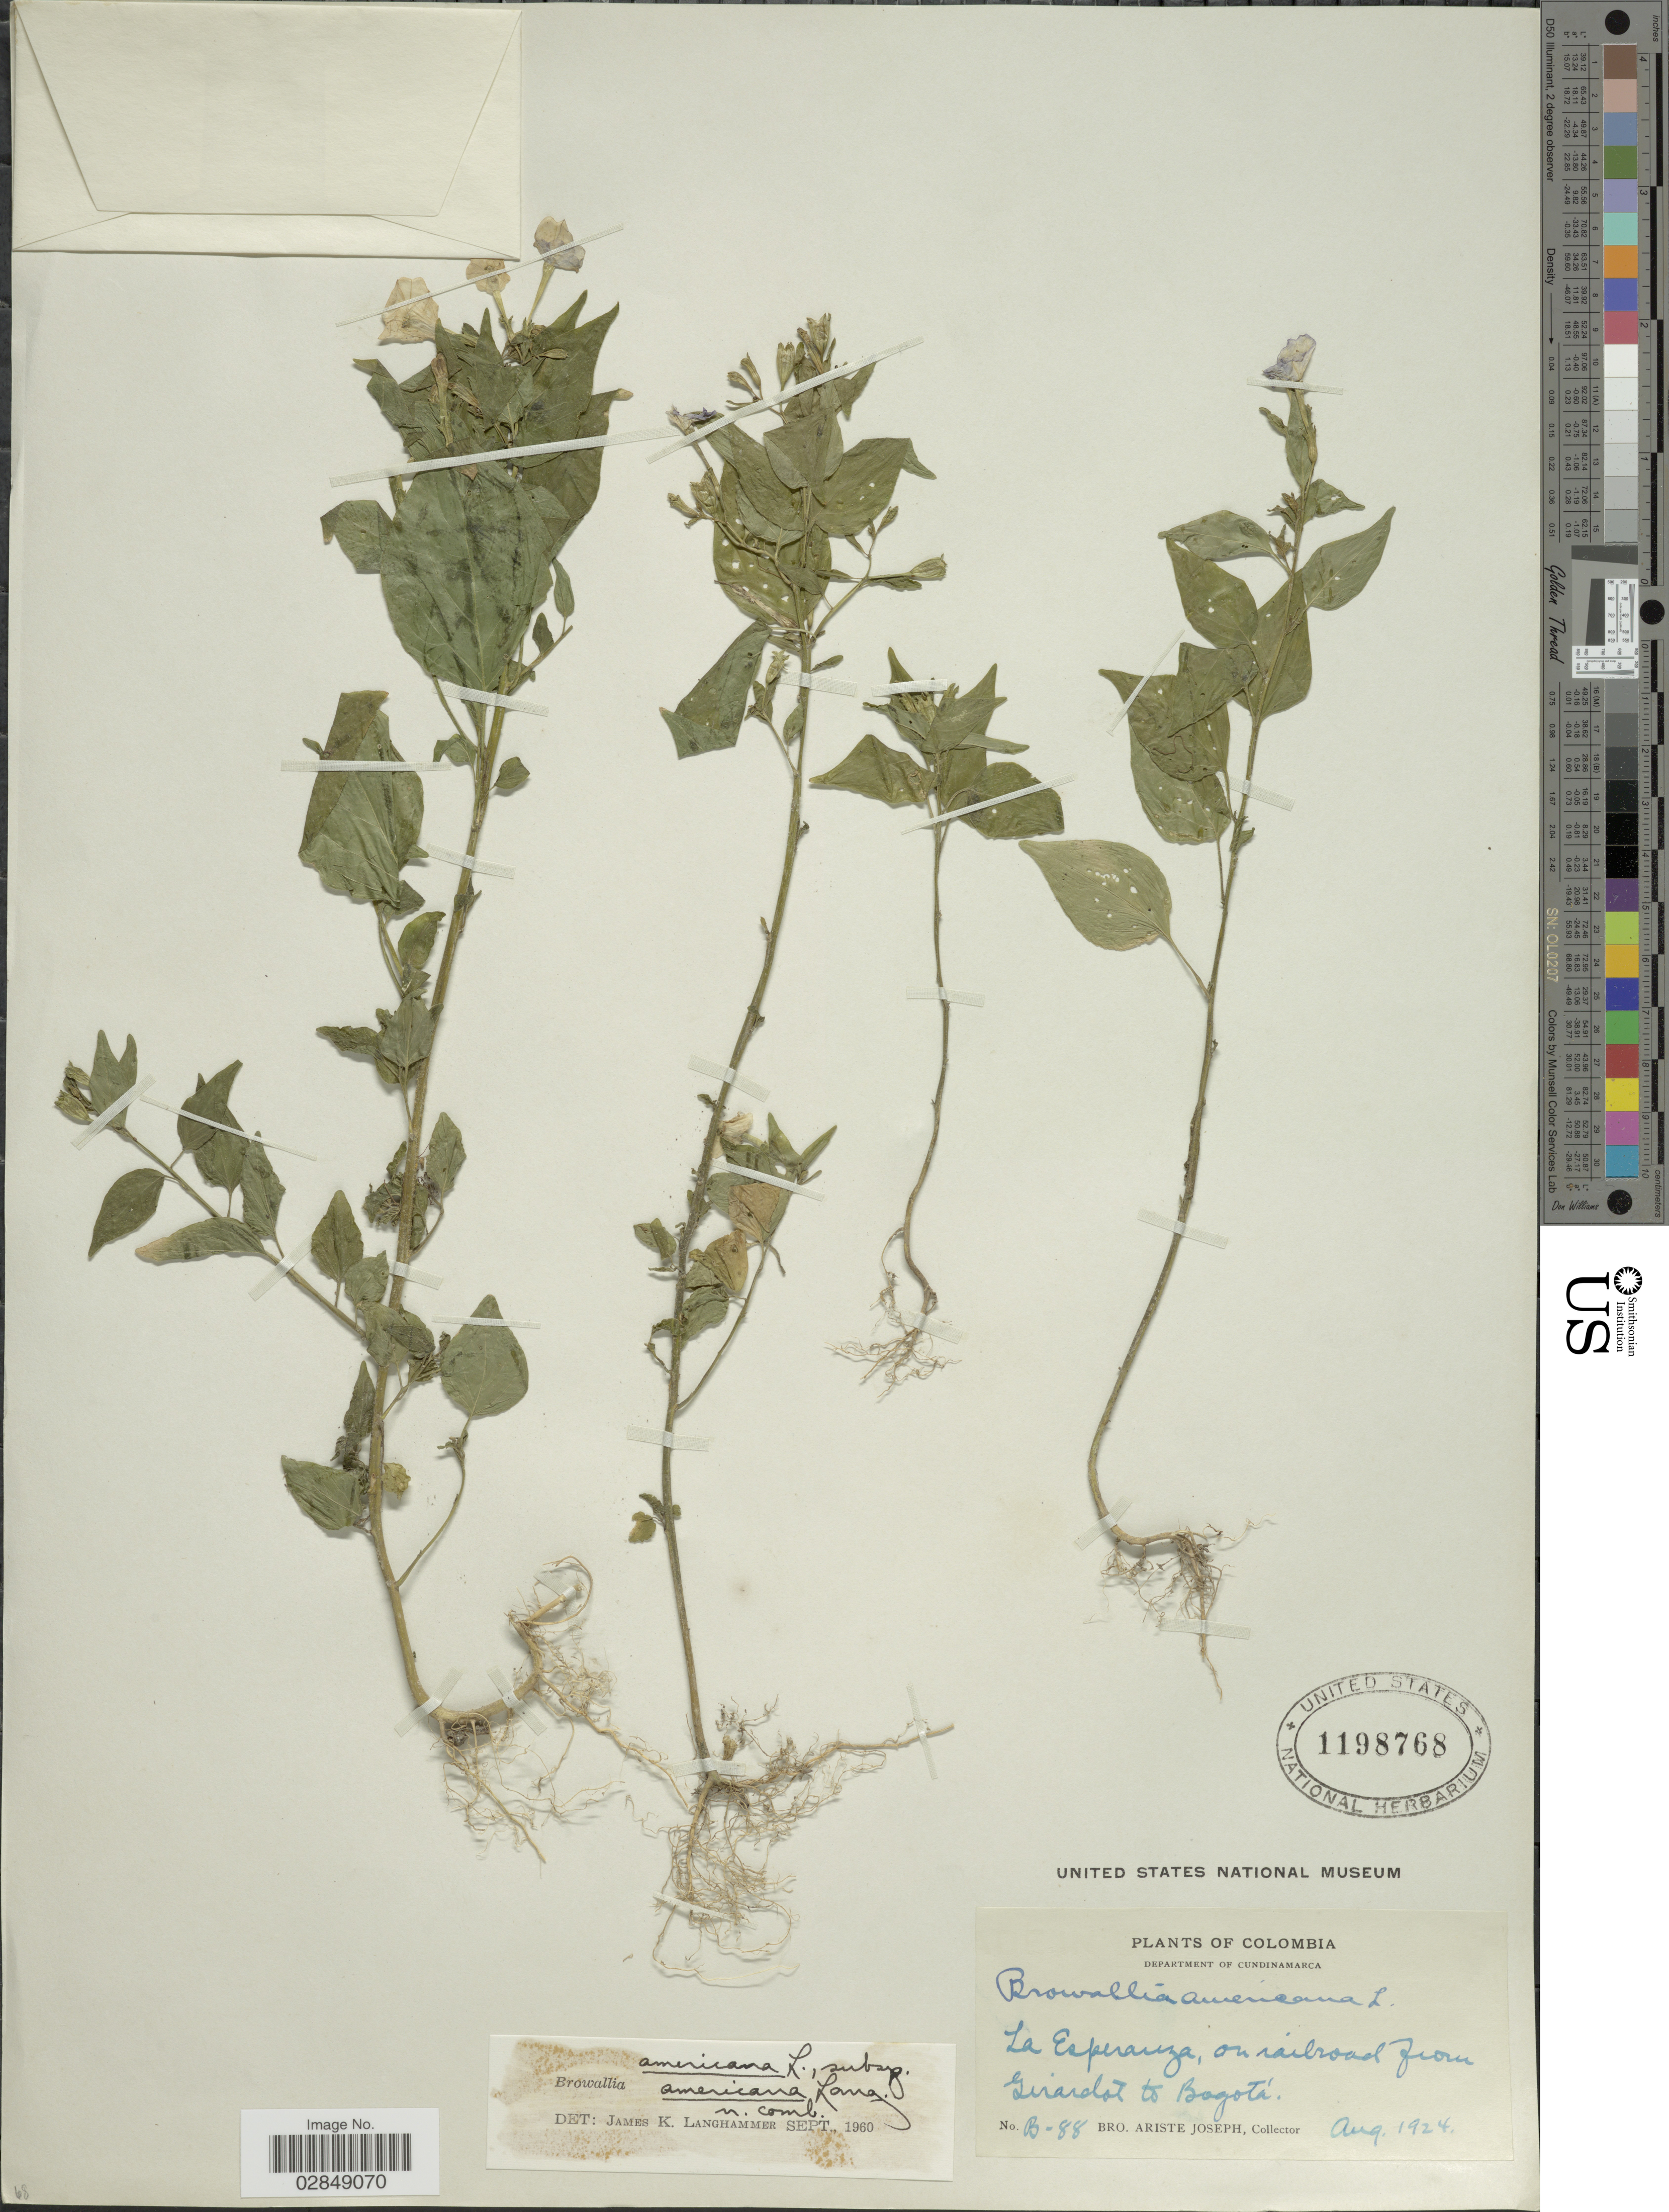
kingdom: Plantae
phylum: Tracheophyta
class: Magnoliopsida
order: Solanales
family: Solanaceae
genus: Browallia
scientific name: Browallia americana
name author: L.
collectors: Bro. Ariste-Joseph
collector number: B-88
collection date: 1924-08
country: Colombia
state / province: Cundinamarca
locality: Department of Cundinamarca. La Esperanza, on railroad from Girardot to Bogotá.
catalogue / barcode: US 1198768